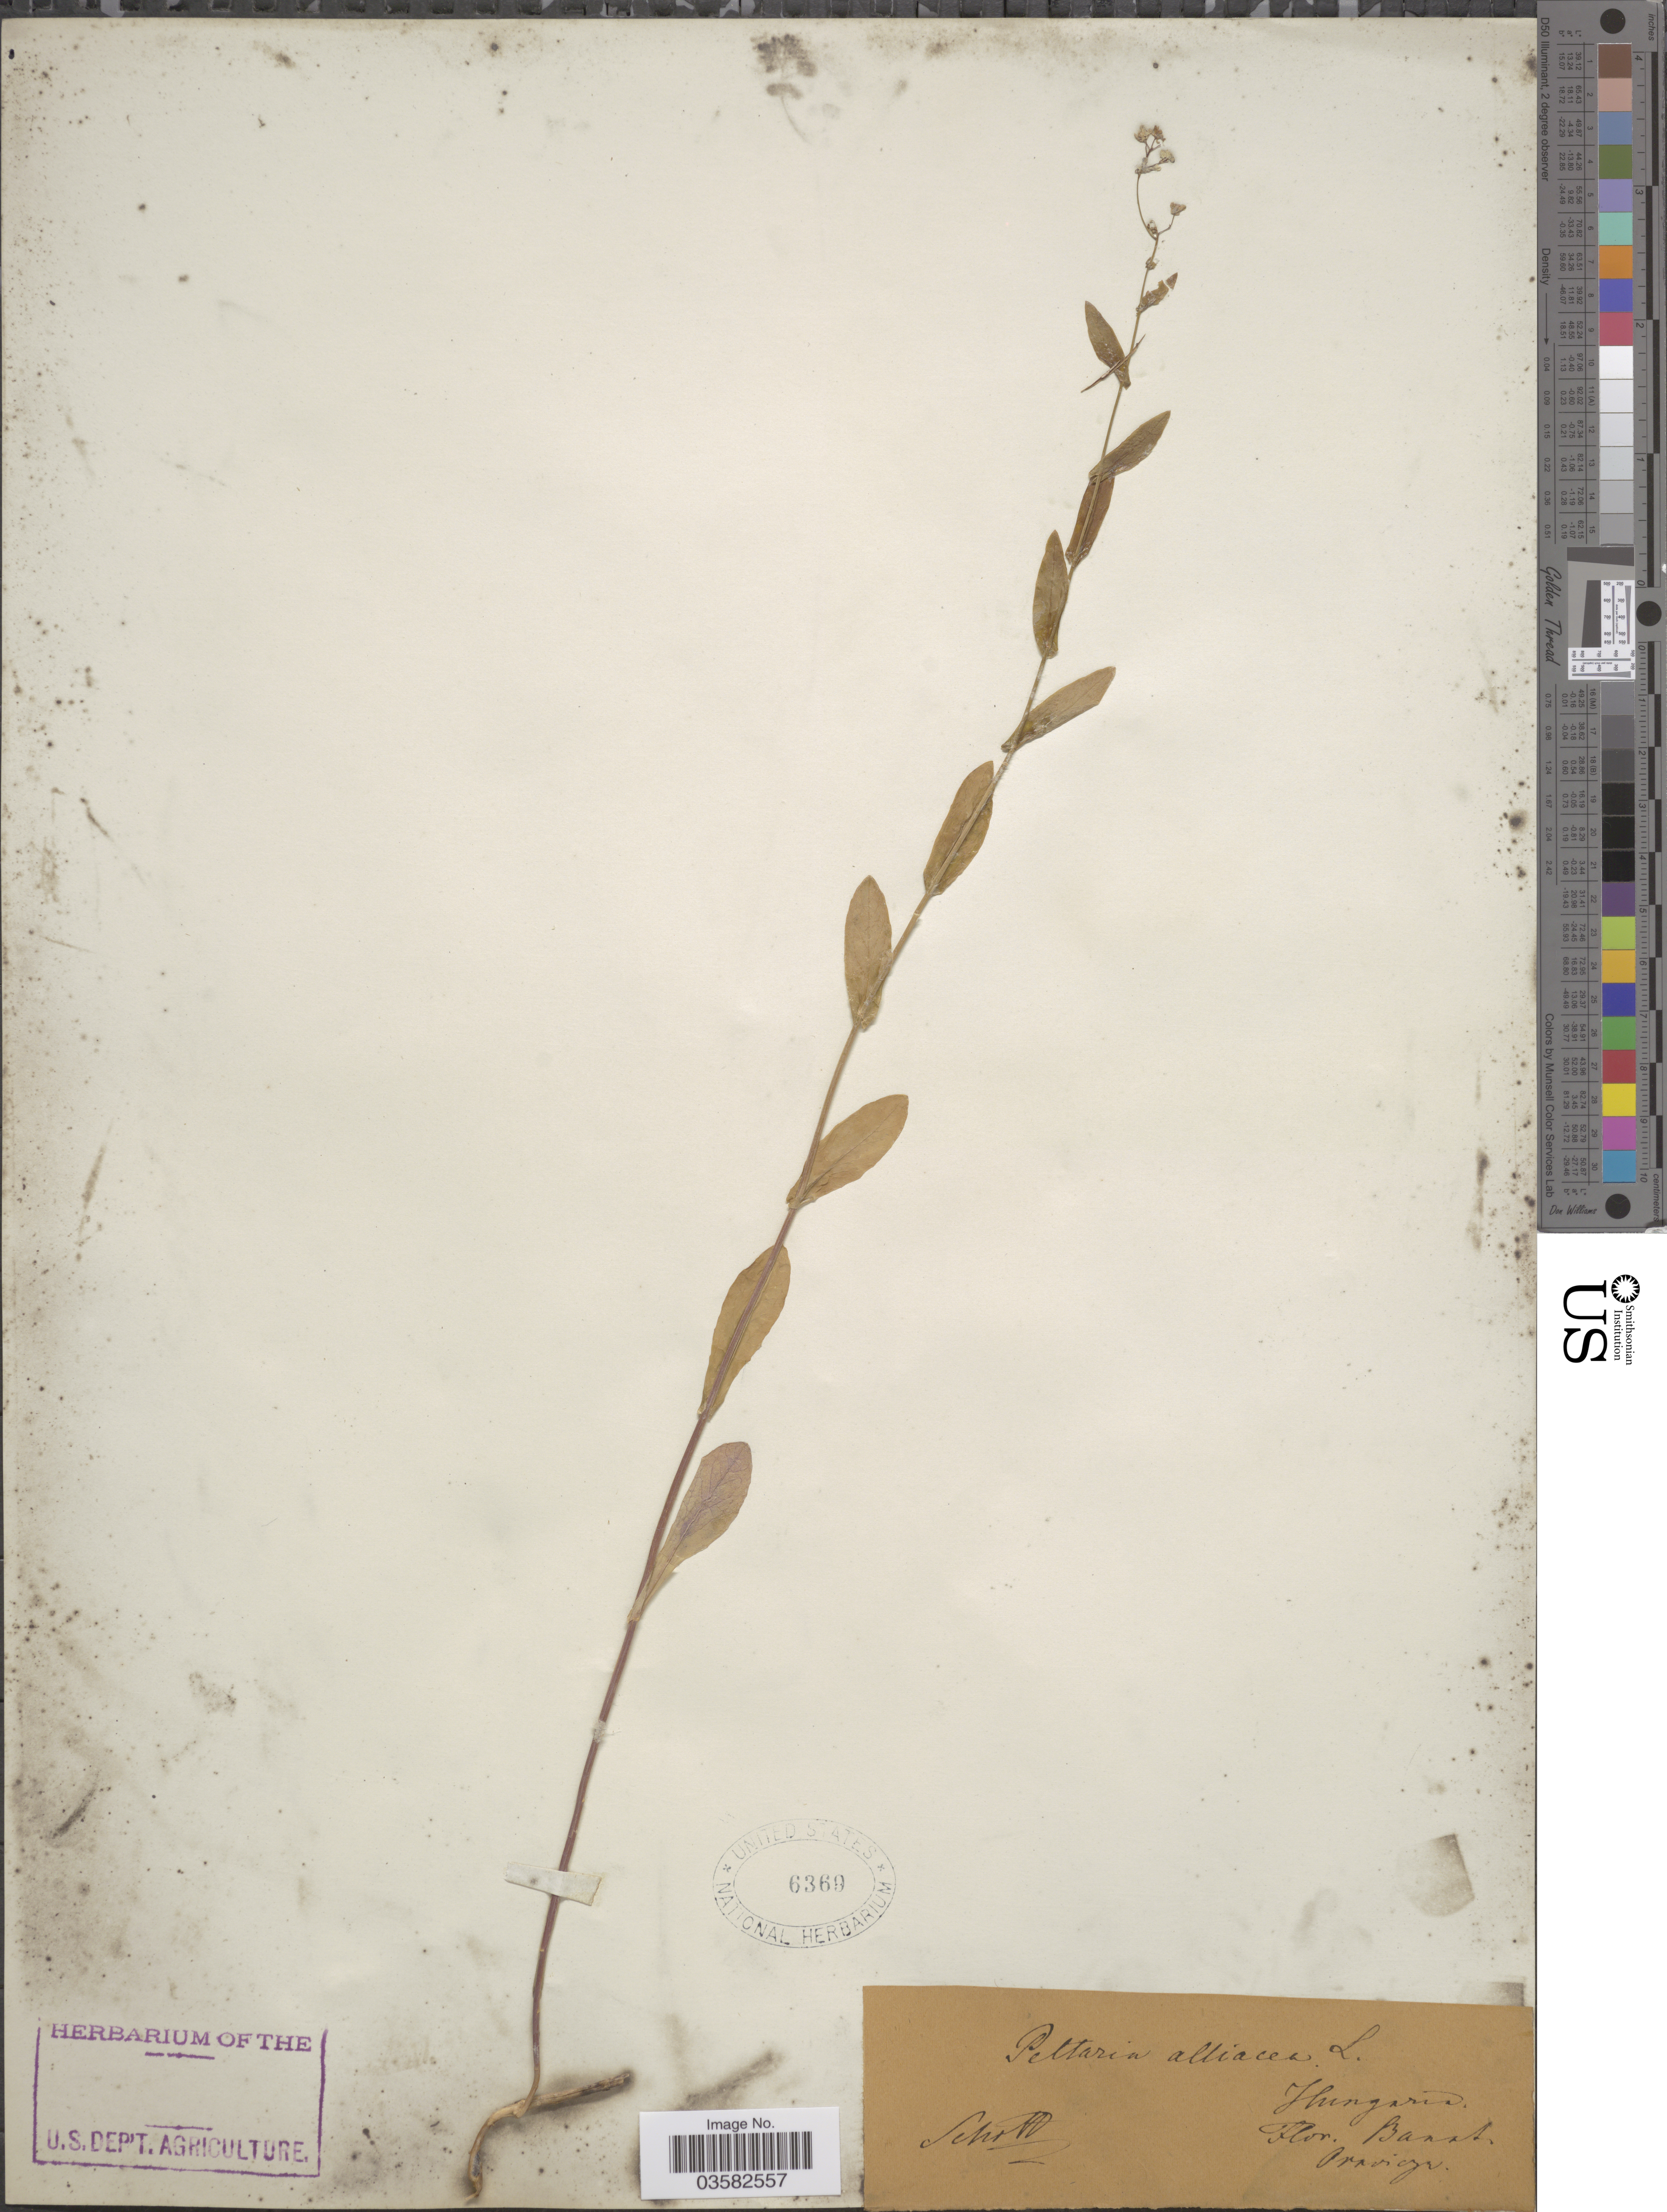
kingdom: Plantae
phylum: Tracheophyta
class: Magnoliopsida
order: Brassicales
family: Brassicaceae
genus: Peltaria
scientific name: Peltaria alliacea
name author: Jacq.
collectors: Schott, --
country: Romania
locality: Flor. Banat, Oravicza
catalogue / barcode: US 6369